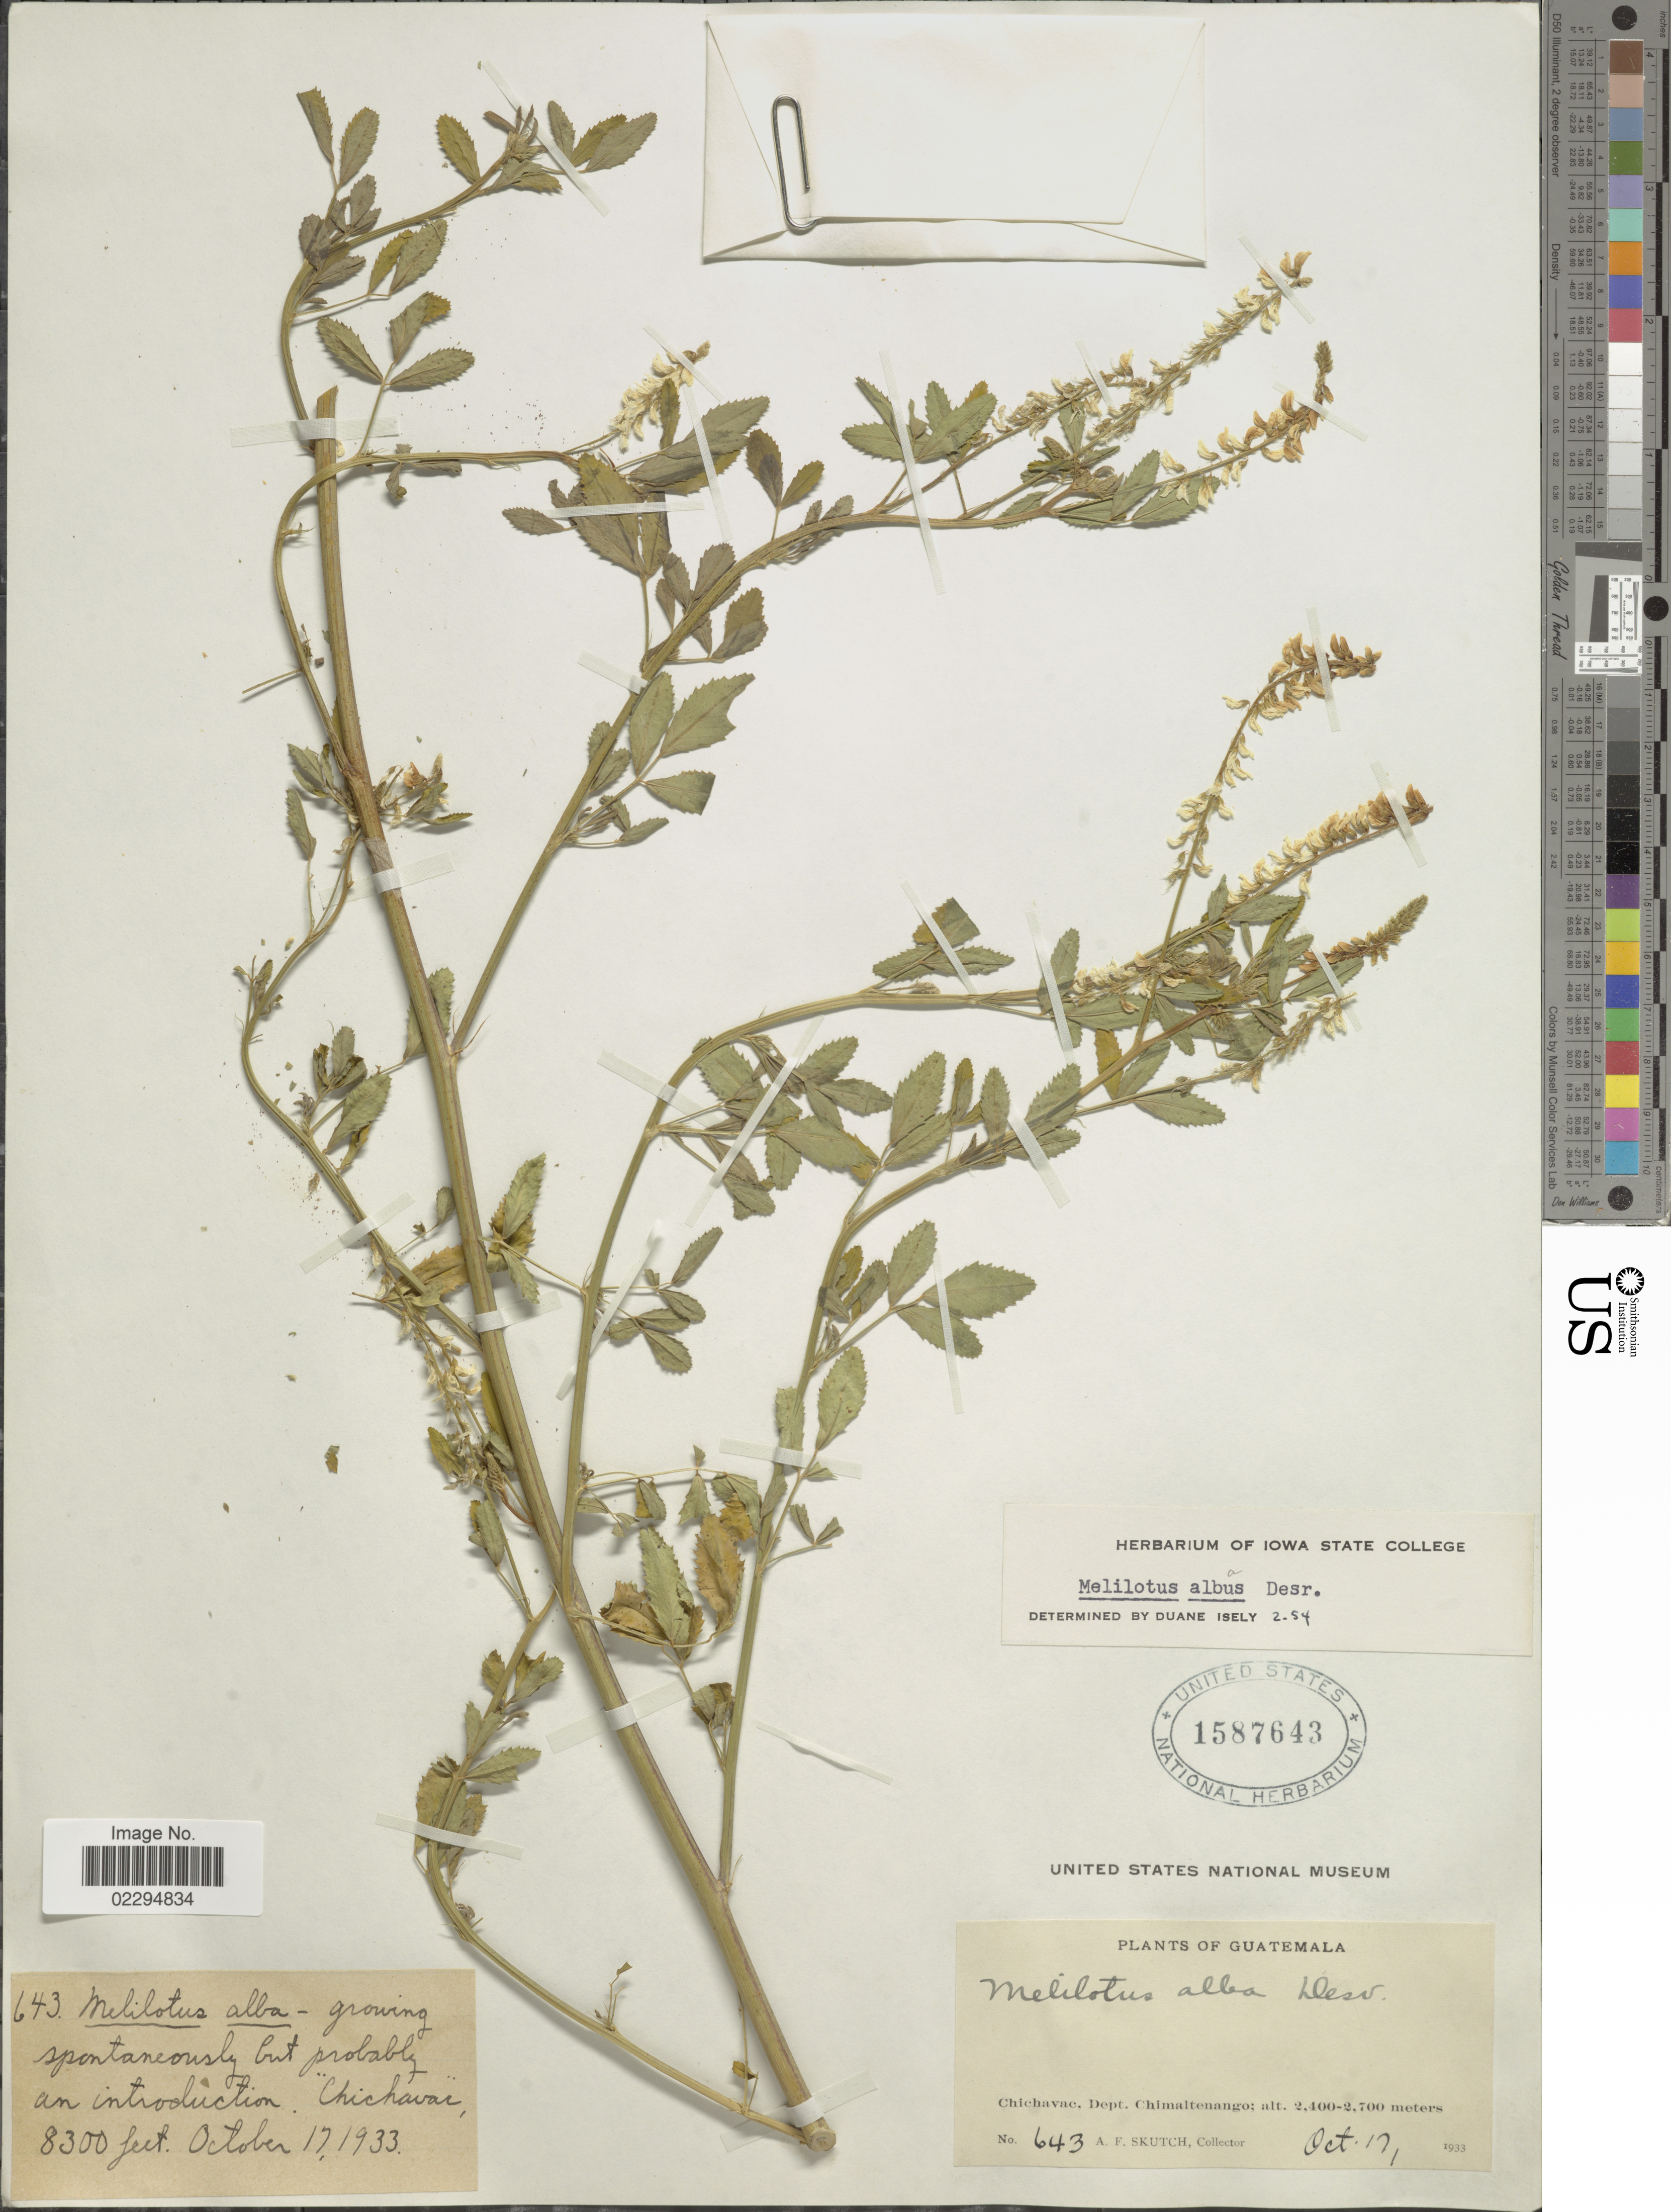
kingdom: Plantae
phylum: Tracheophyta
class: Magnoliopsida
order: Fabales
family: Fabaceae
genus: Melilotus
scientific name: Melilotus albus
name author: Medik.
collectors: A. F. Skutch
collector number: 643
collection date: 1933-10-17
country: Guatemala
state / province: Chimaltenango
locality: Chichavac, Dept. Chimaltenango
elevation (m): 2400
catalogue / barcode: US 1587643